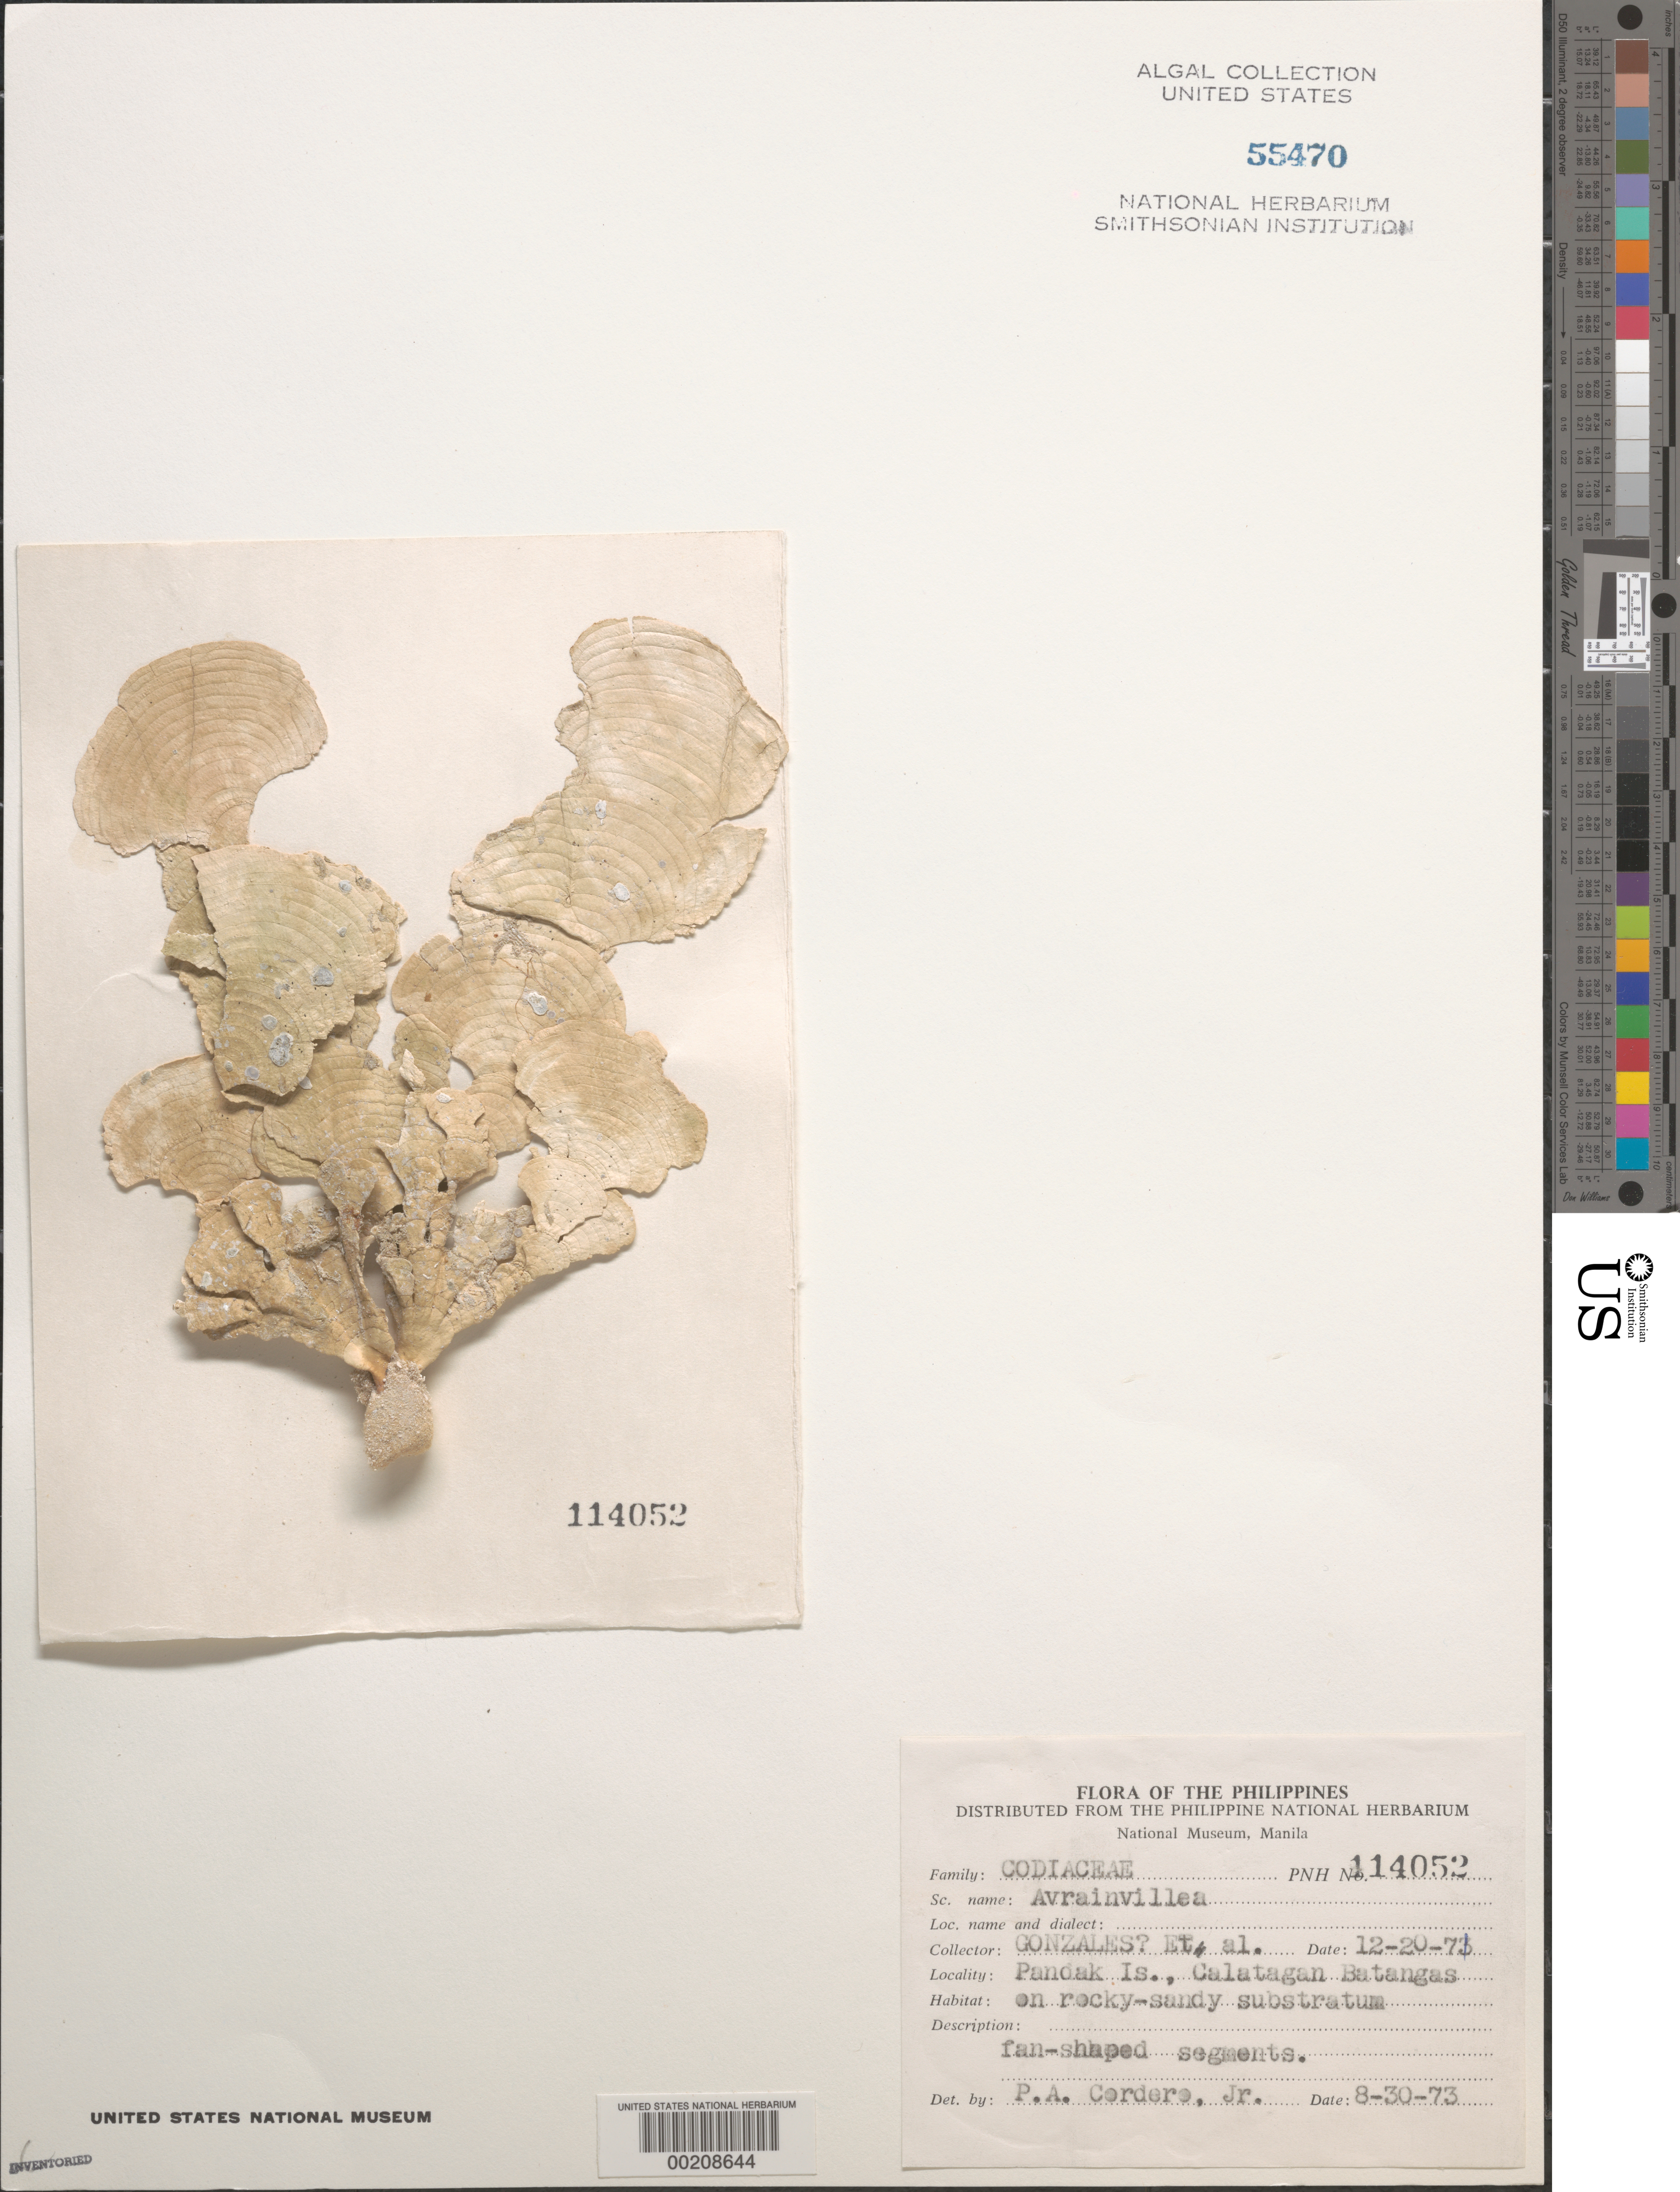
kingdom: Plantae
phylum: Chlorophyta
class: Ulvophyceae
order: Bryopsidales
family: Dichotomosiphonaceae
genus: Avrainvillea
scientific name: Avrainvillea sp.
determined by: Cordero, P. A., Jr.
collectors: L. Gonzales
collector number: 114052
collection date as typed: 20 Dec 1971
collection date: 1971-12-20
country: Philippines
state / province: Calabarzon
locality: Pandak island, calatagan, batangas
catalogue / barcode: US 55470